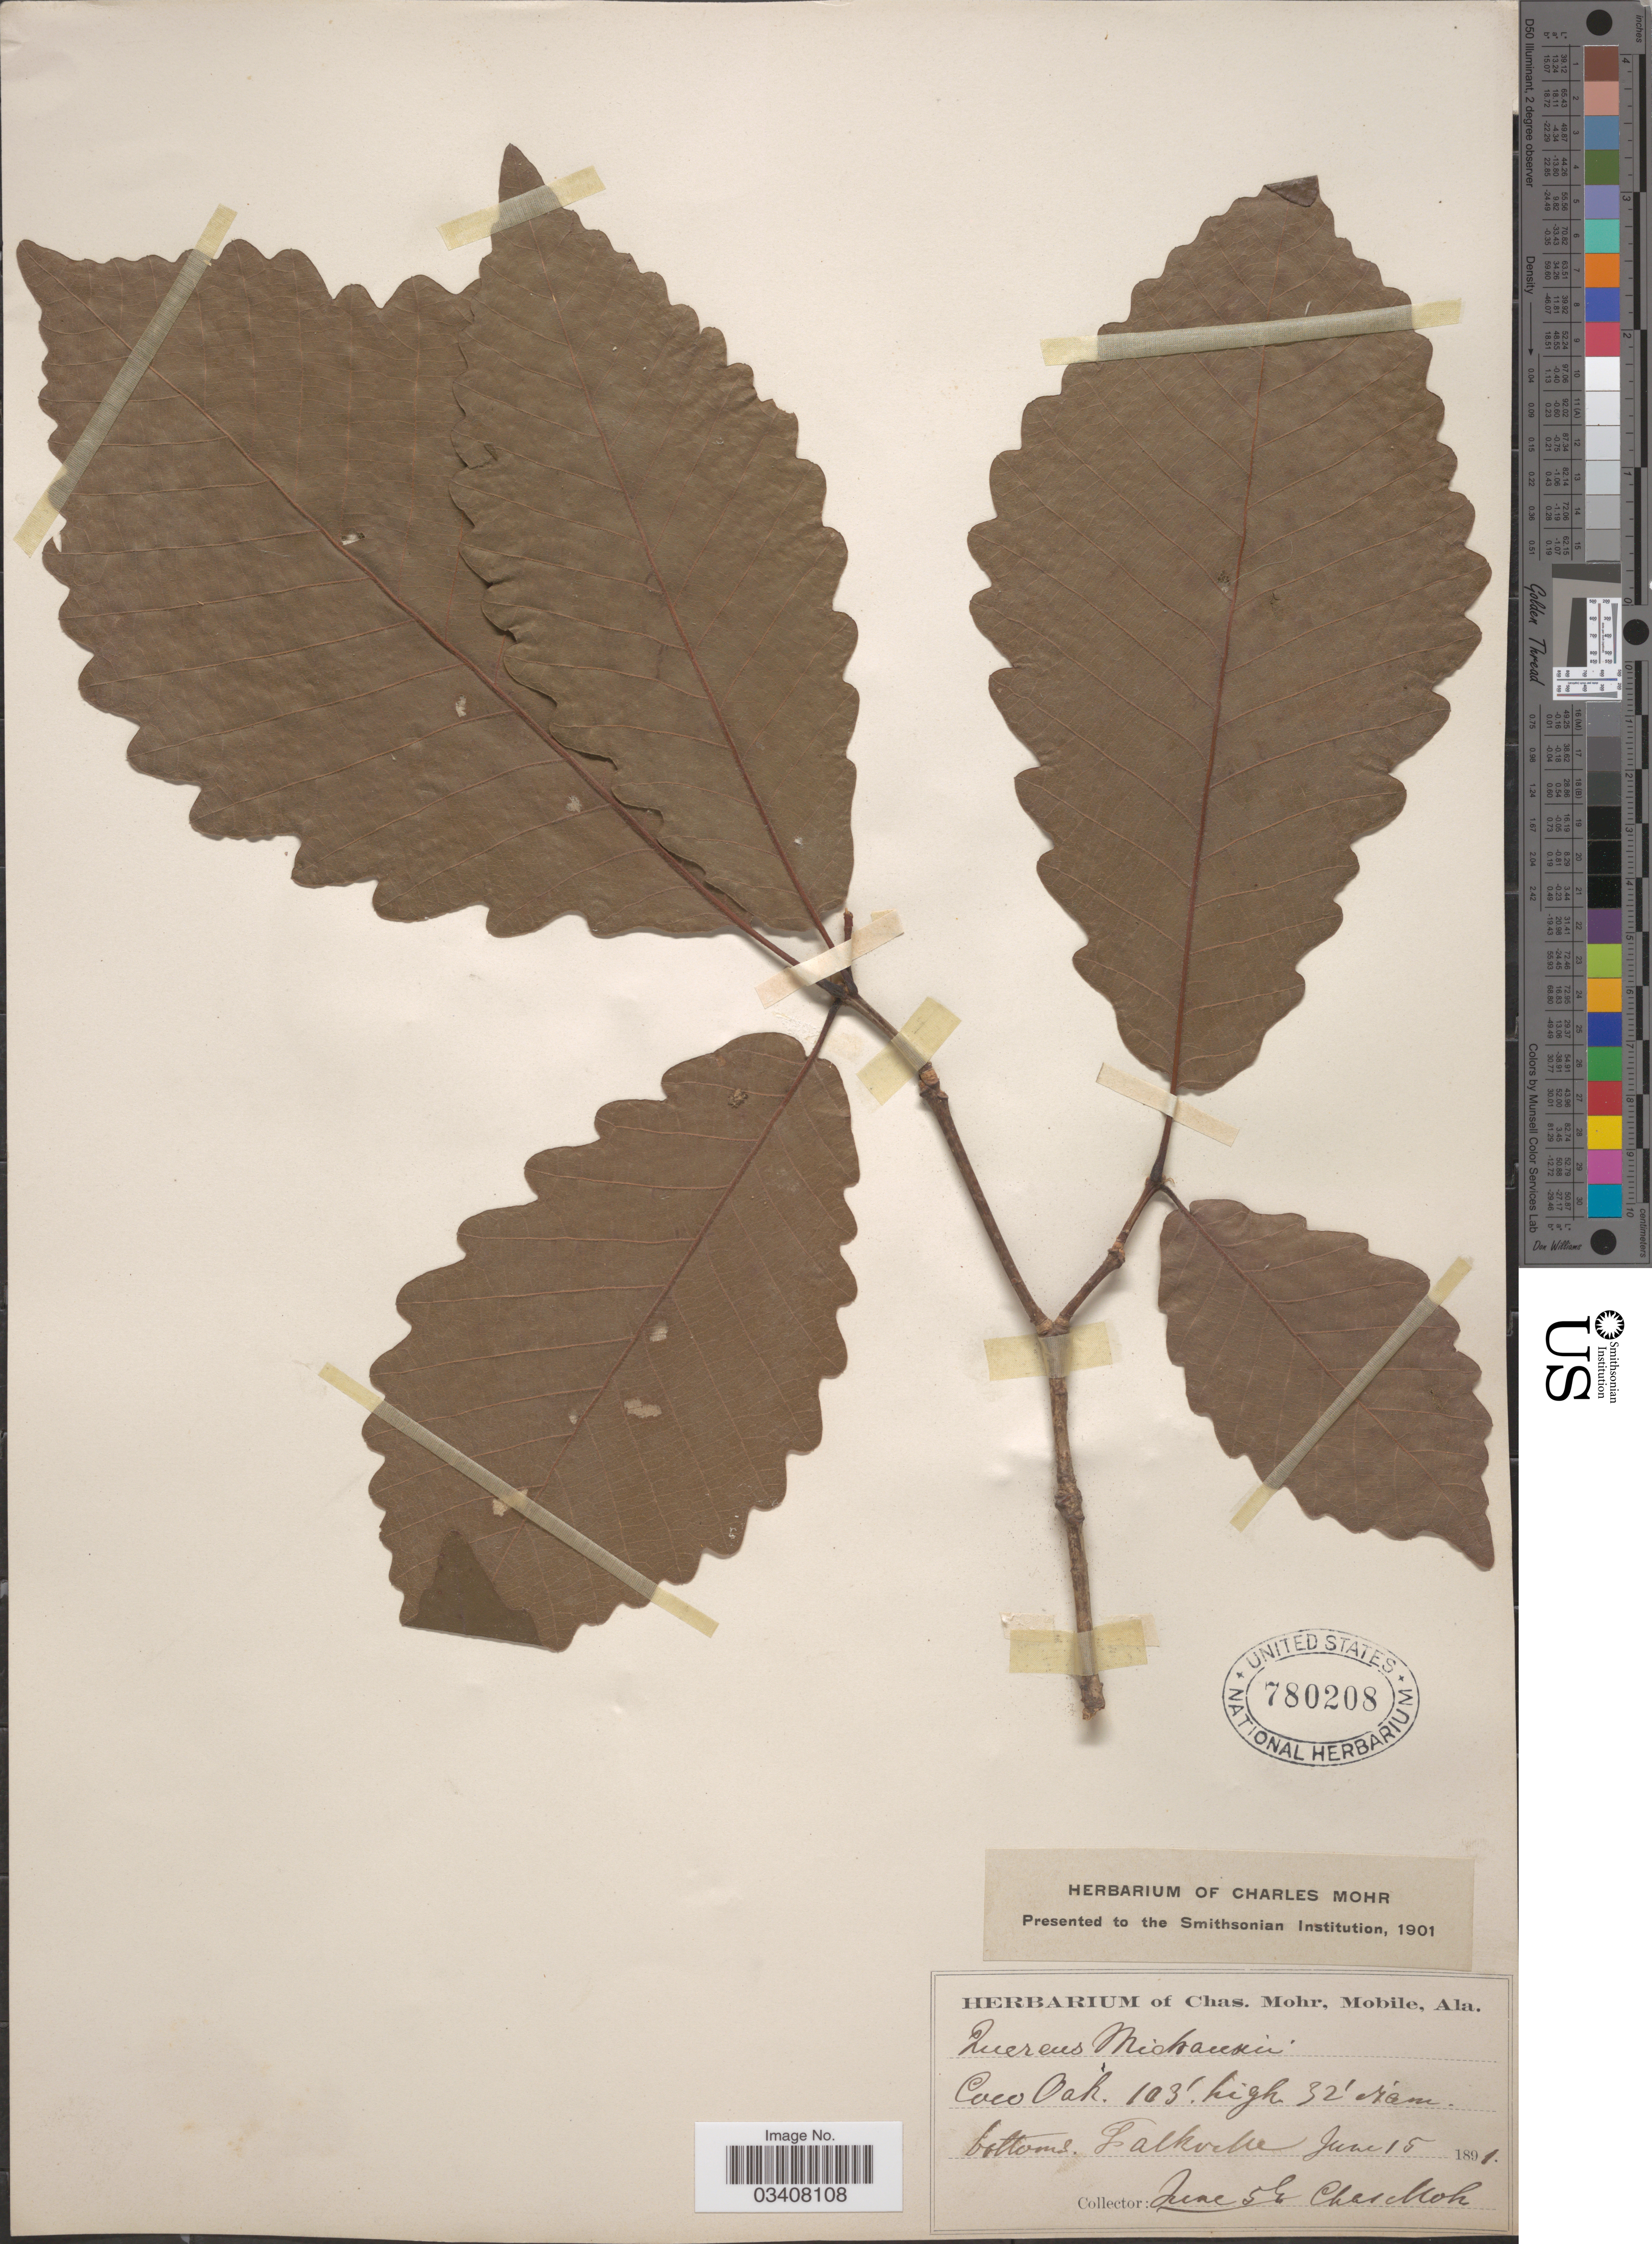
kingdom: Plantae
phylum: Tracheophyta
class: Magnoliopsida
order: Fagales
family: Fagaceae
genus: Quercus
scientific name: Quercus prinus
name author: L.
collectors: Mohr, C. T. (herbarium)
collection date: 1891-06-15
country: United States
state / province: Alabama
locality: Falkville.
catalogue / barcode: US 780208